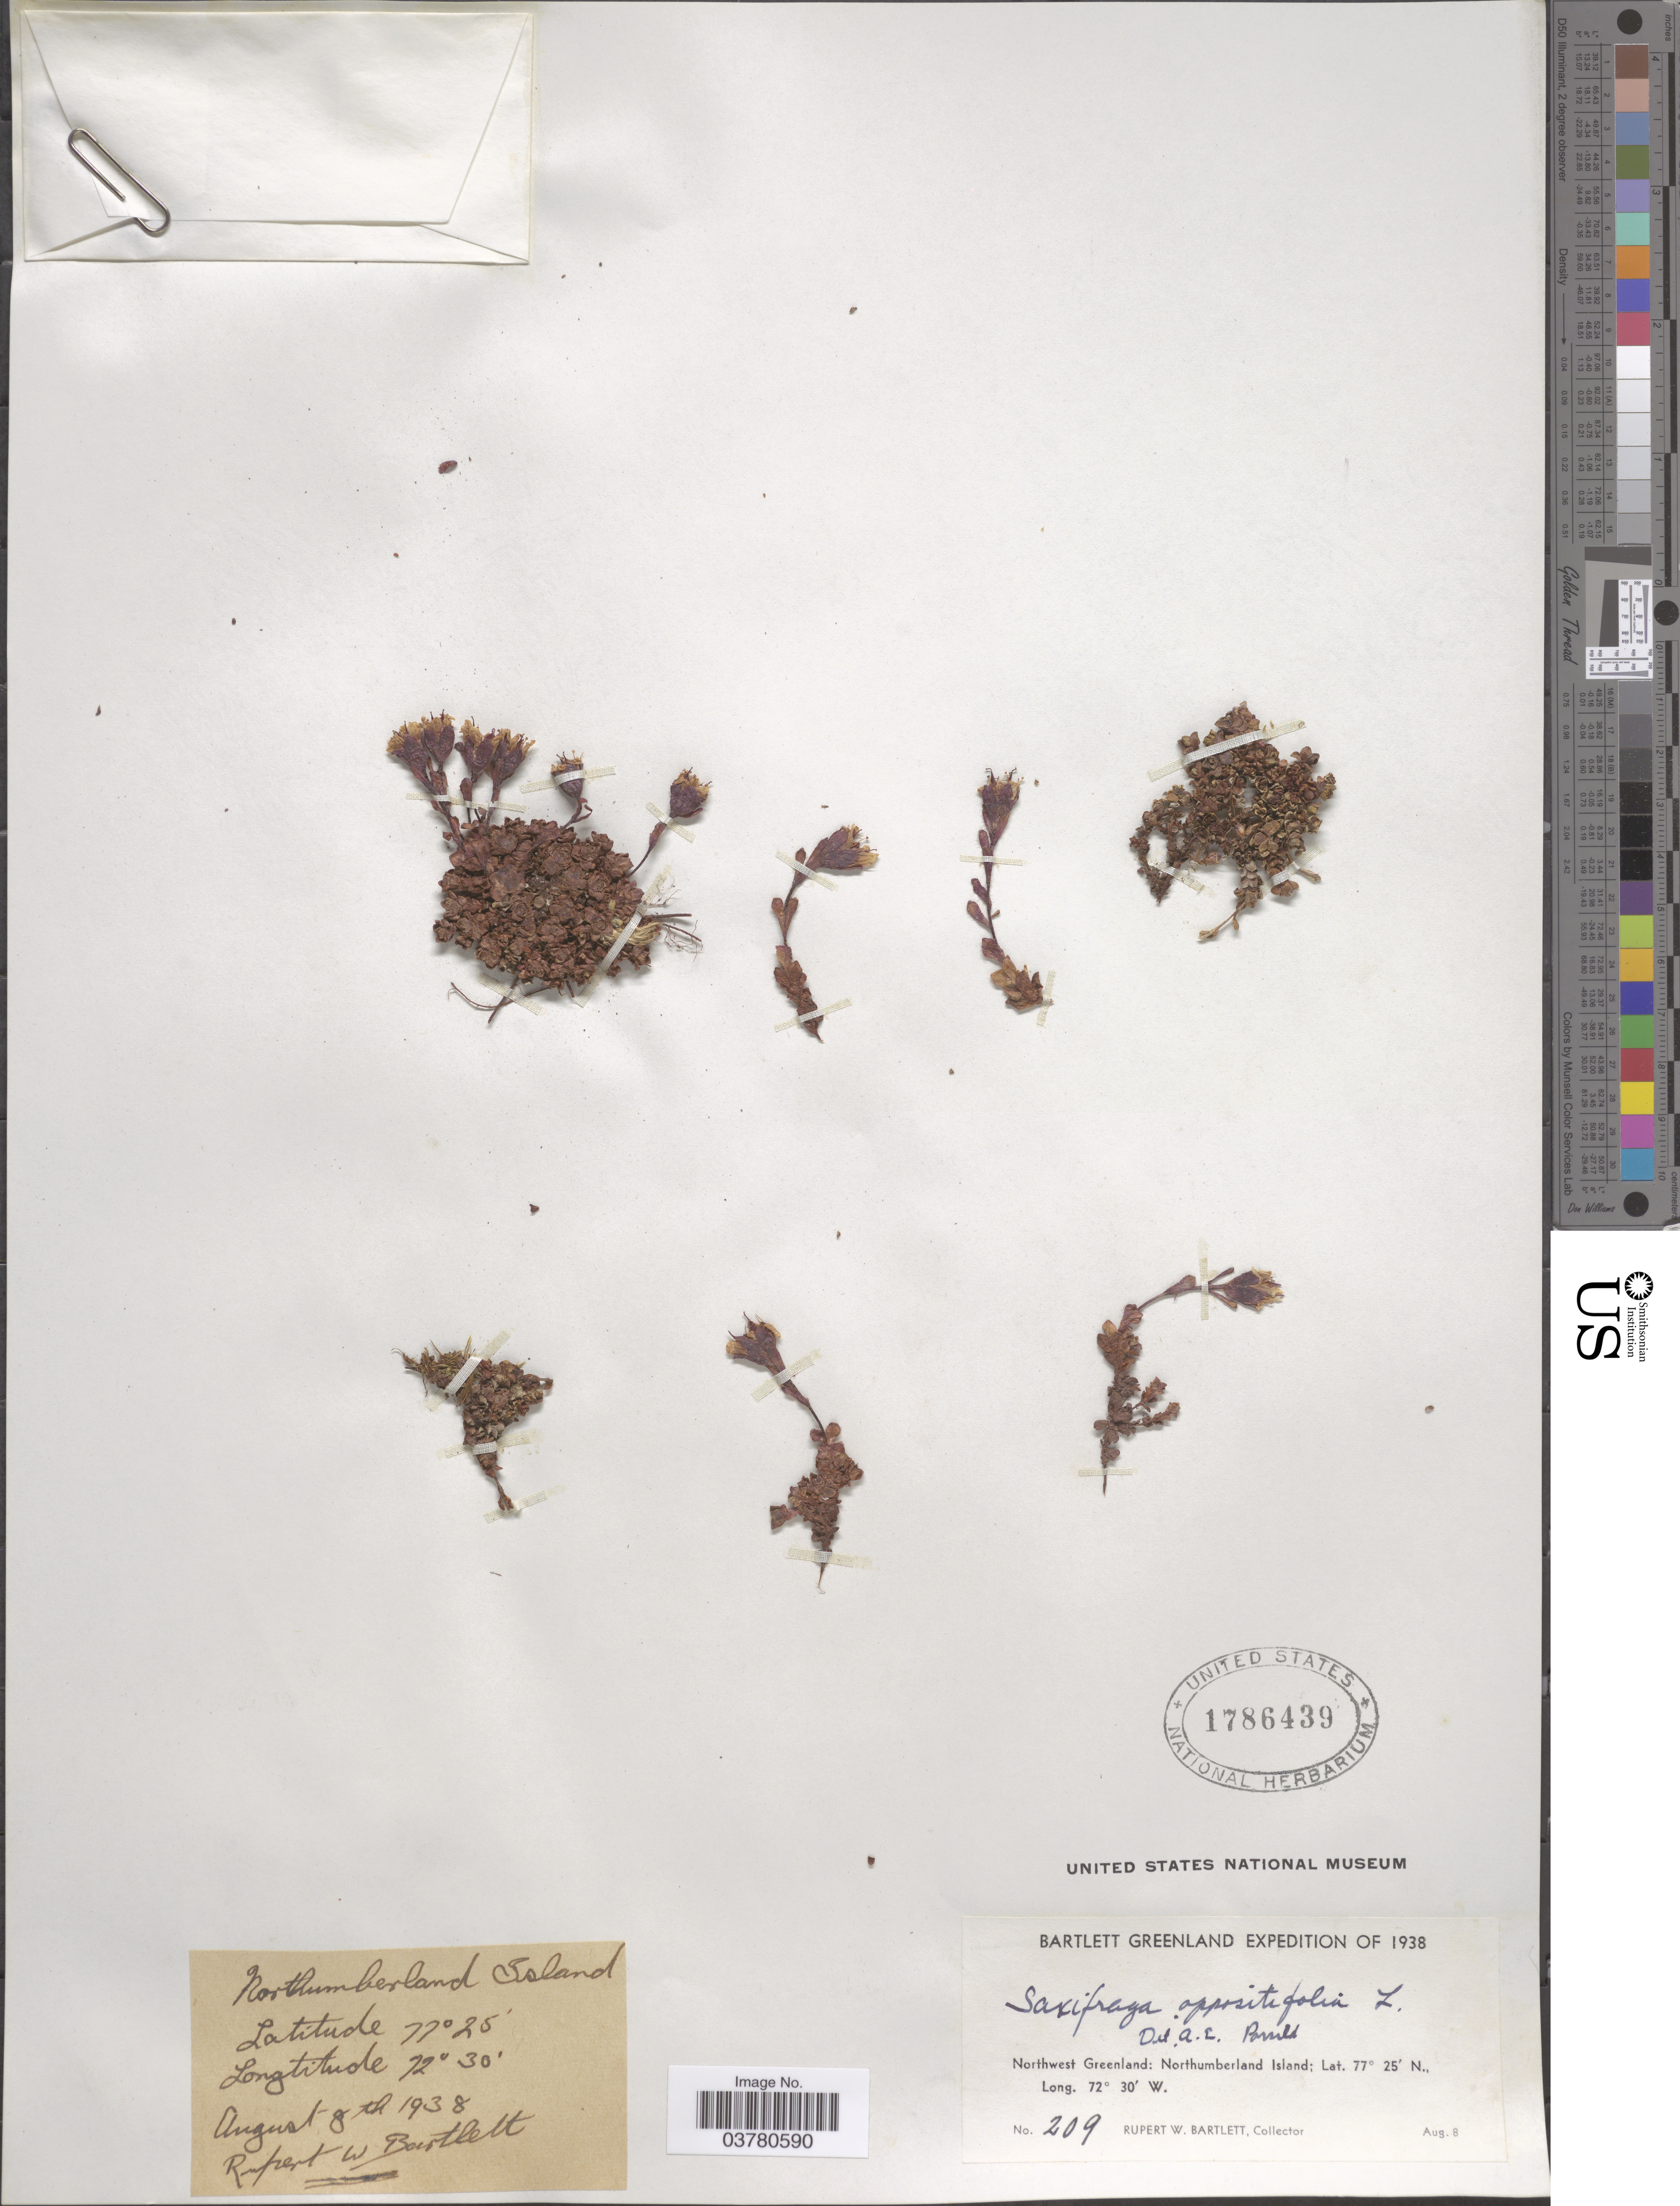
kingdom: Plantae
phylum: Tracheophyta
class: Magnoliopsida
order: Saxifragales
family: Saxifragaceae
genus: Saxifraga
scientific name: Saxifraga oppositifolia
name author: L.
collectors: R. W. Bartlett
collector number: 209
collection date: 1938-08-08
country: Greenland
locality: Bartlett Greenland Expedition of 1938. Northwest Greenland: Northumberland Island.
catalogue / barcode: US 1786439